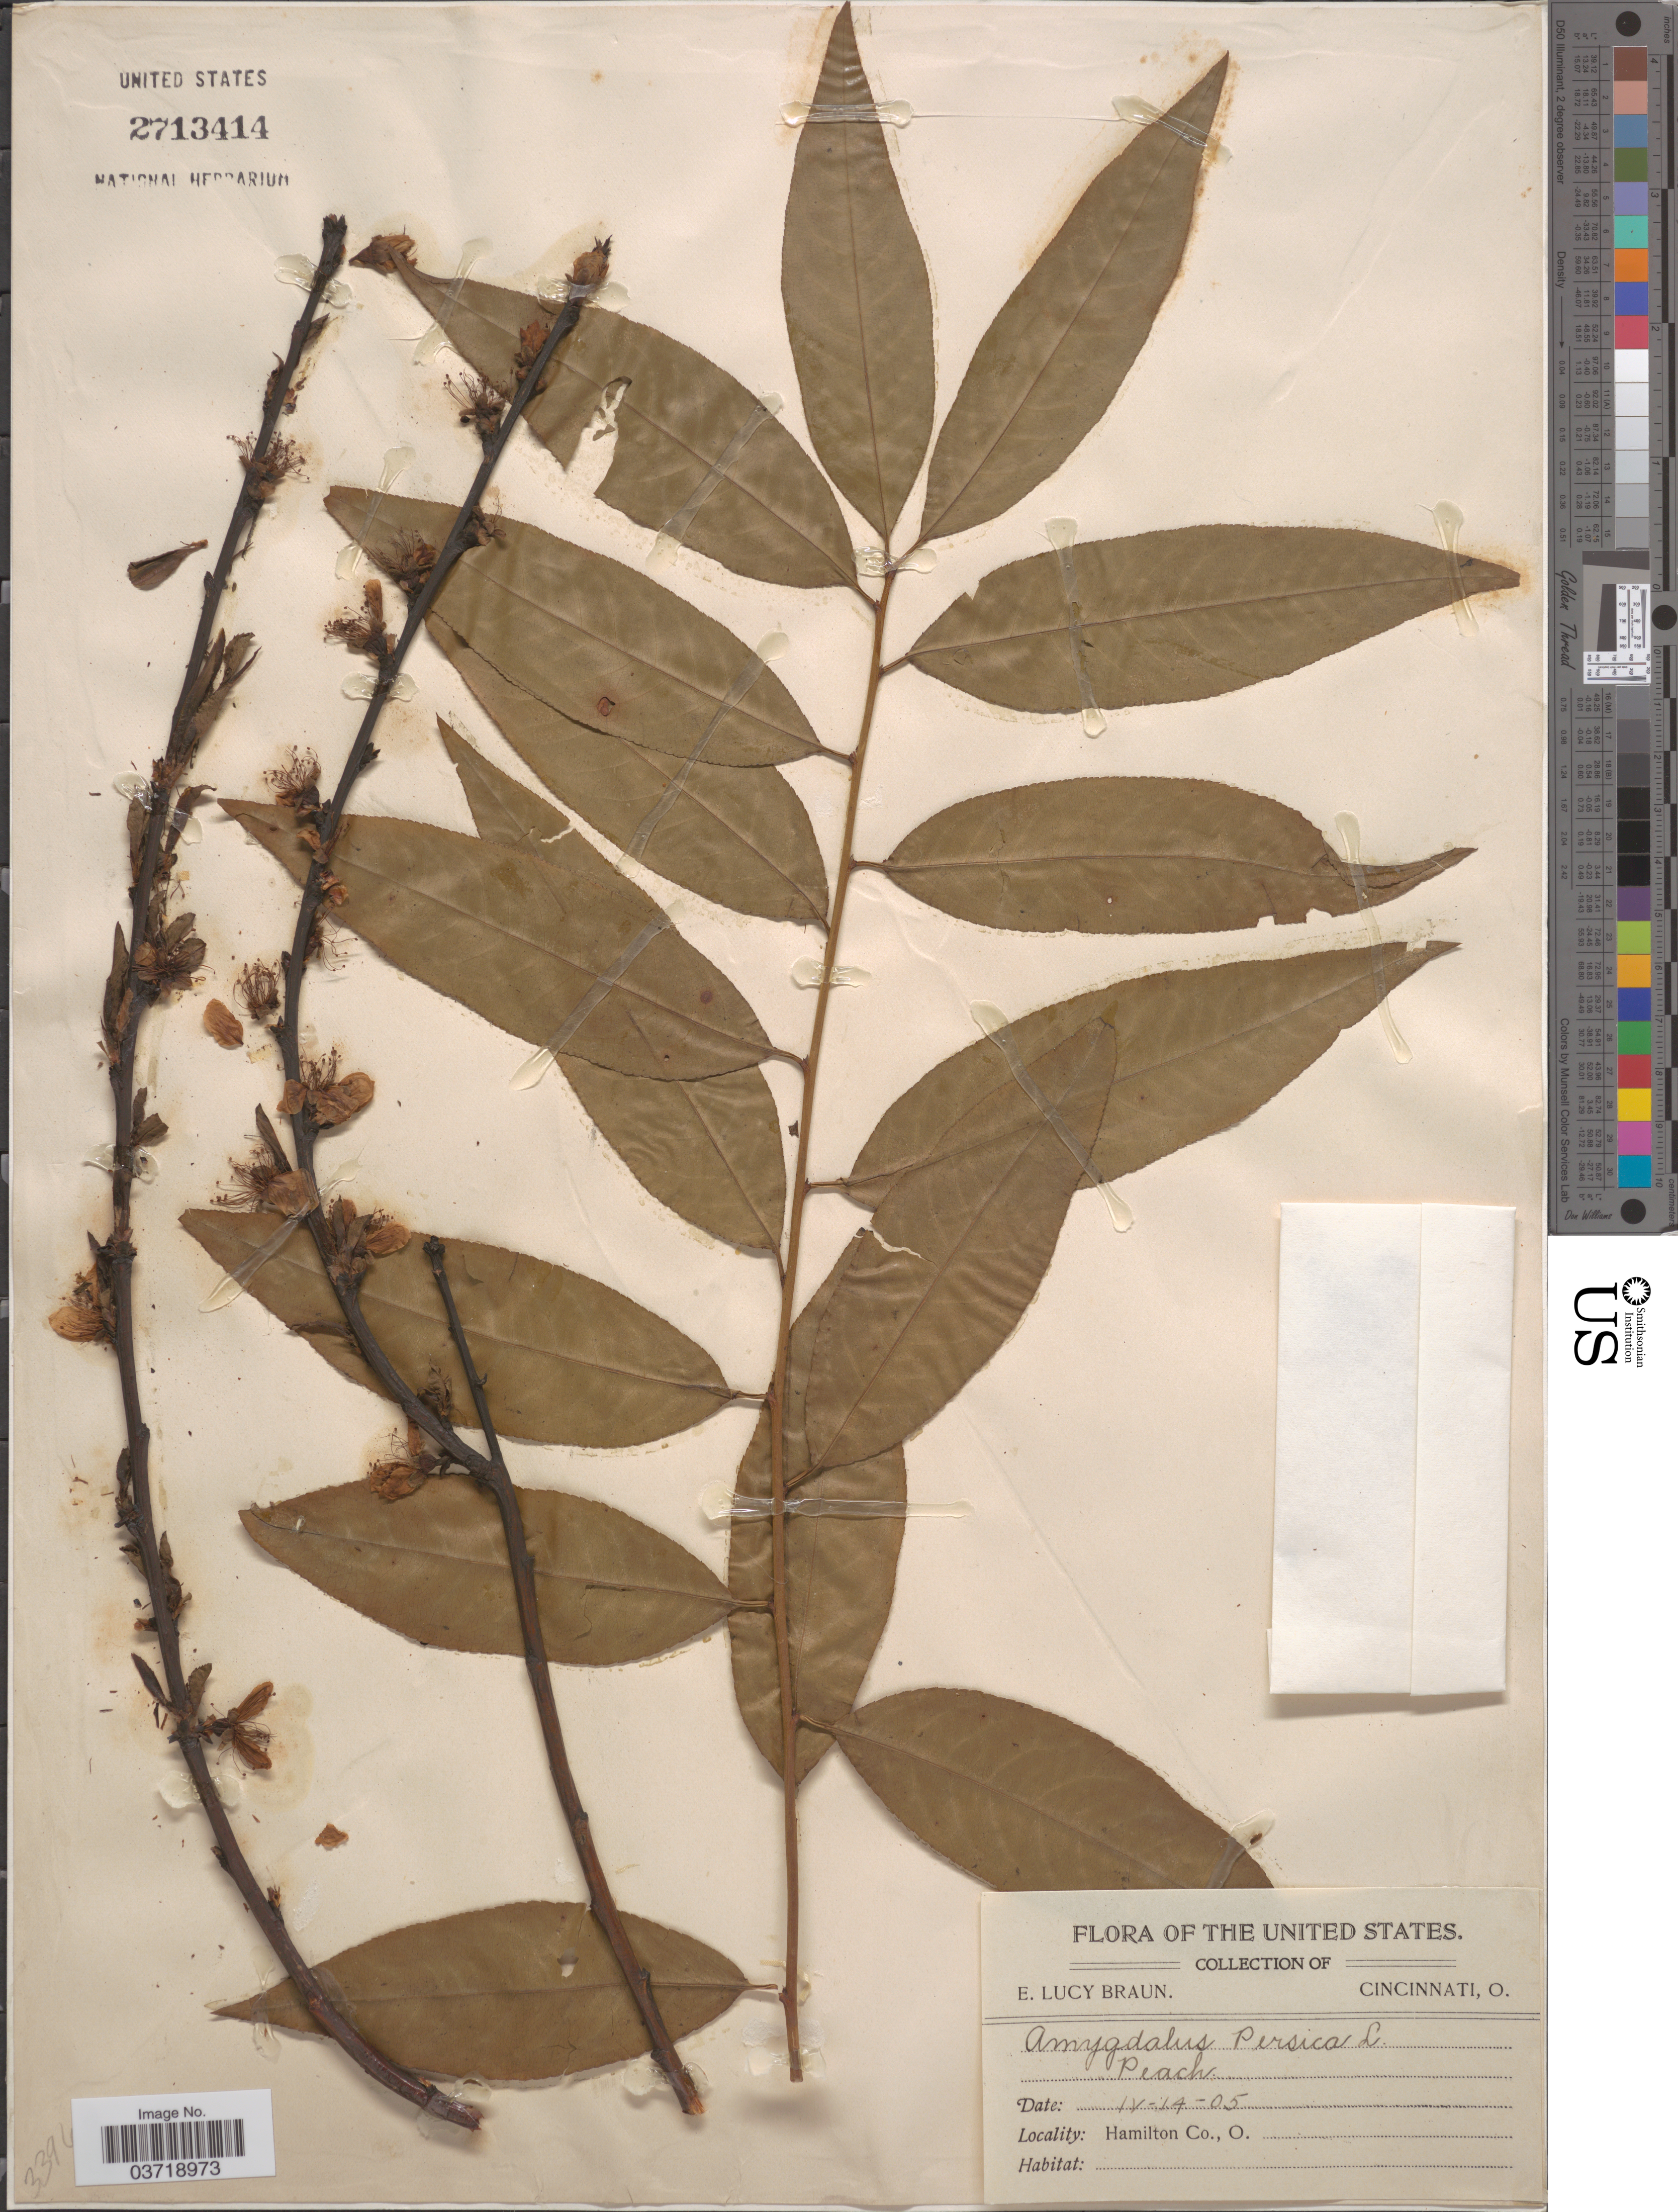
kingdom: Plantae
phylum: Tracheophyta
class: Magnoliopsida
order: Rosales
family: Rosaceae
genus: Prunus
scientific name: Prunus persica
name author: (L.) Batsch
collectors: E. L. Braun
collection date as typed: Transcribed d/m/y: 14/4/5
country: United States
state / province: Ohio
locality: Hamilton Co.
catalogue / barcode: US 2713414